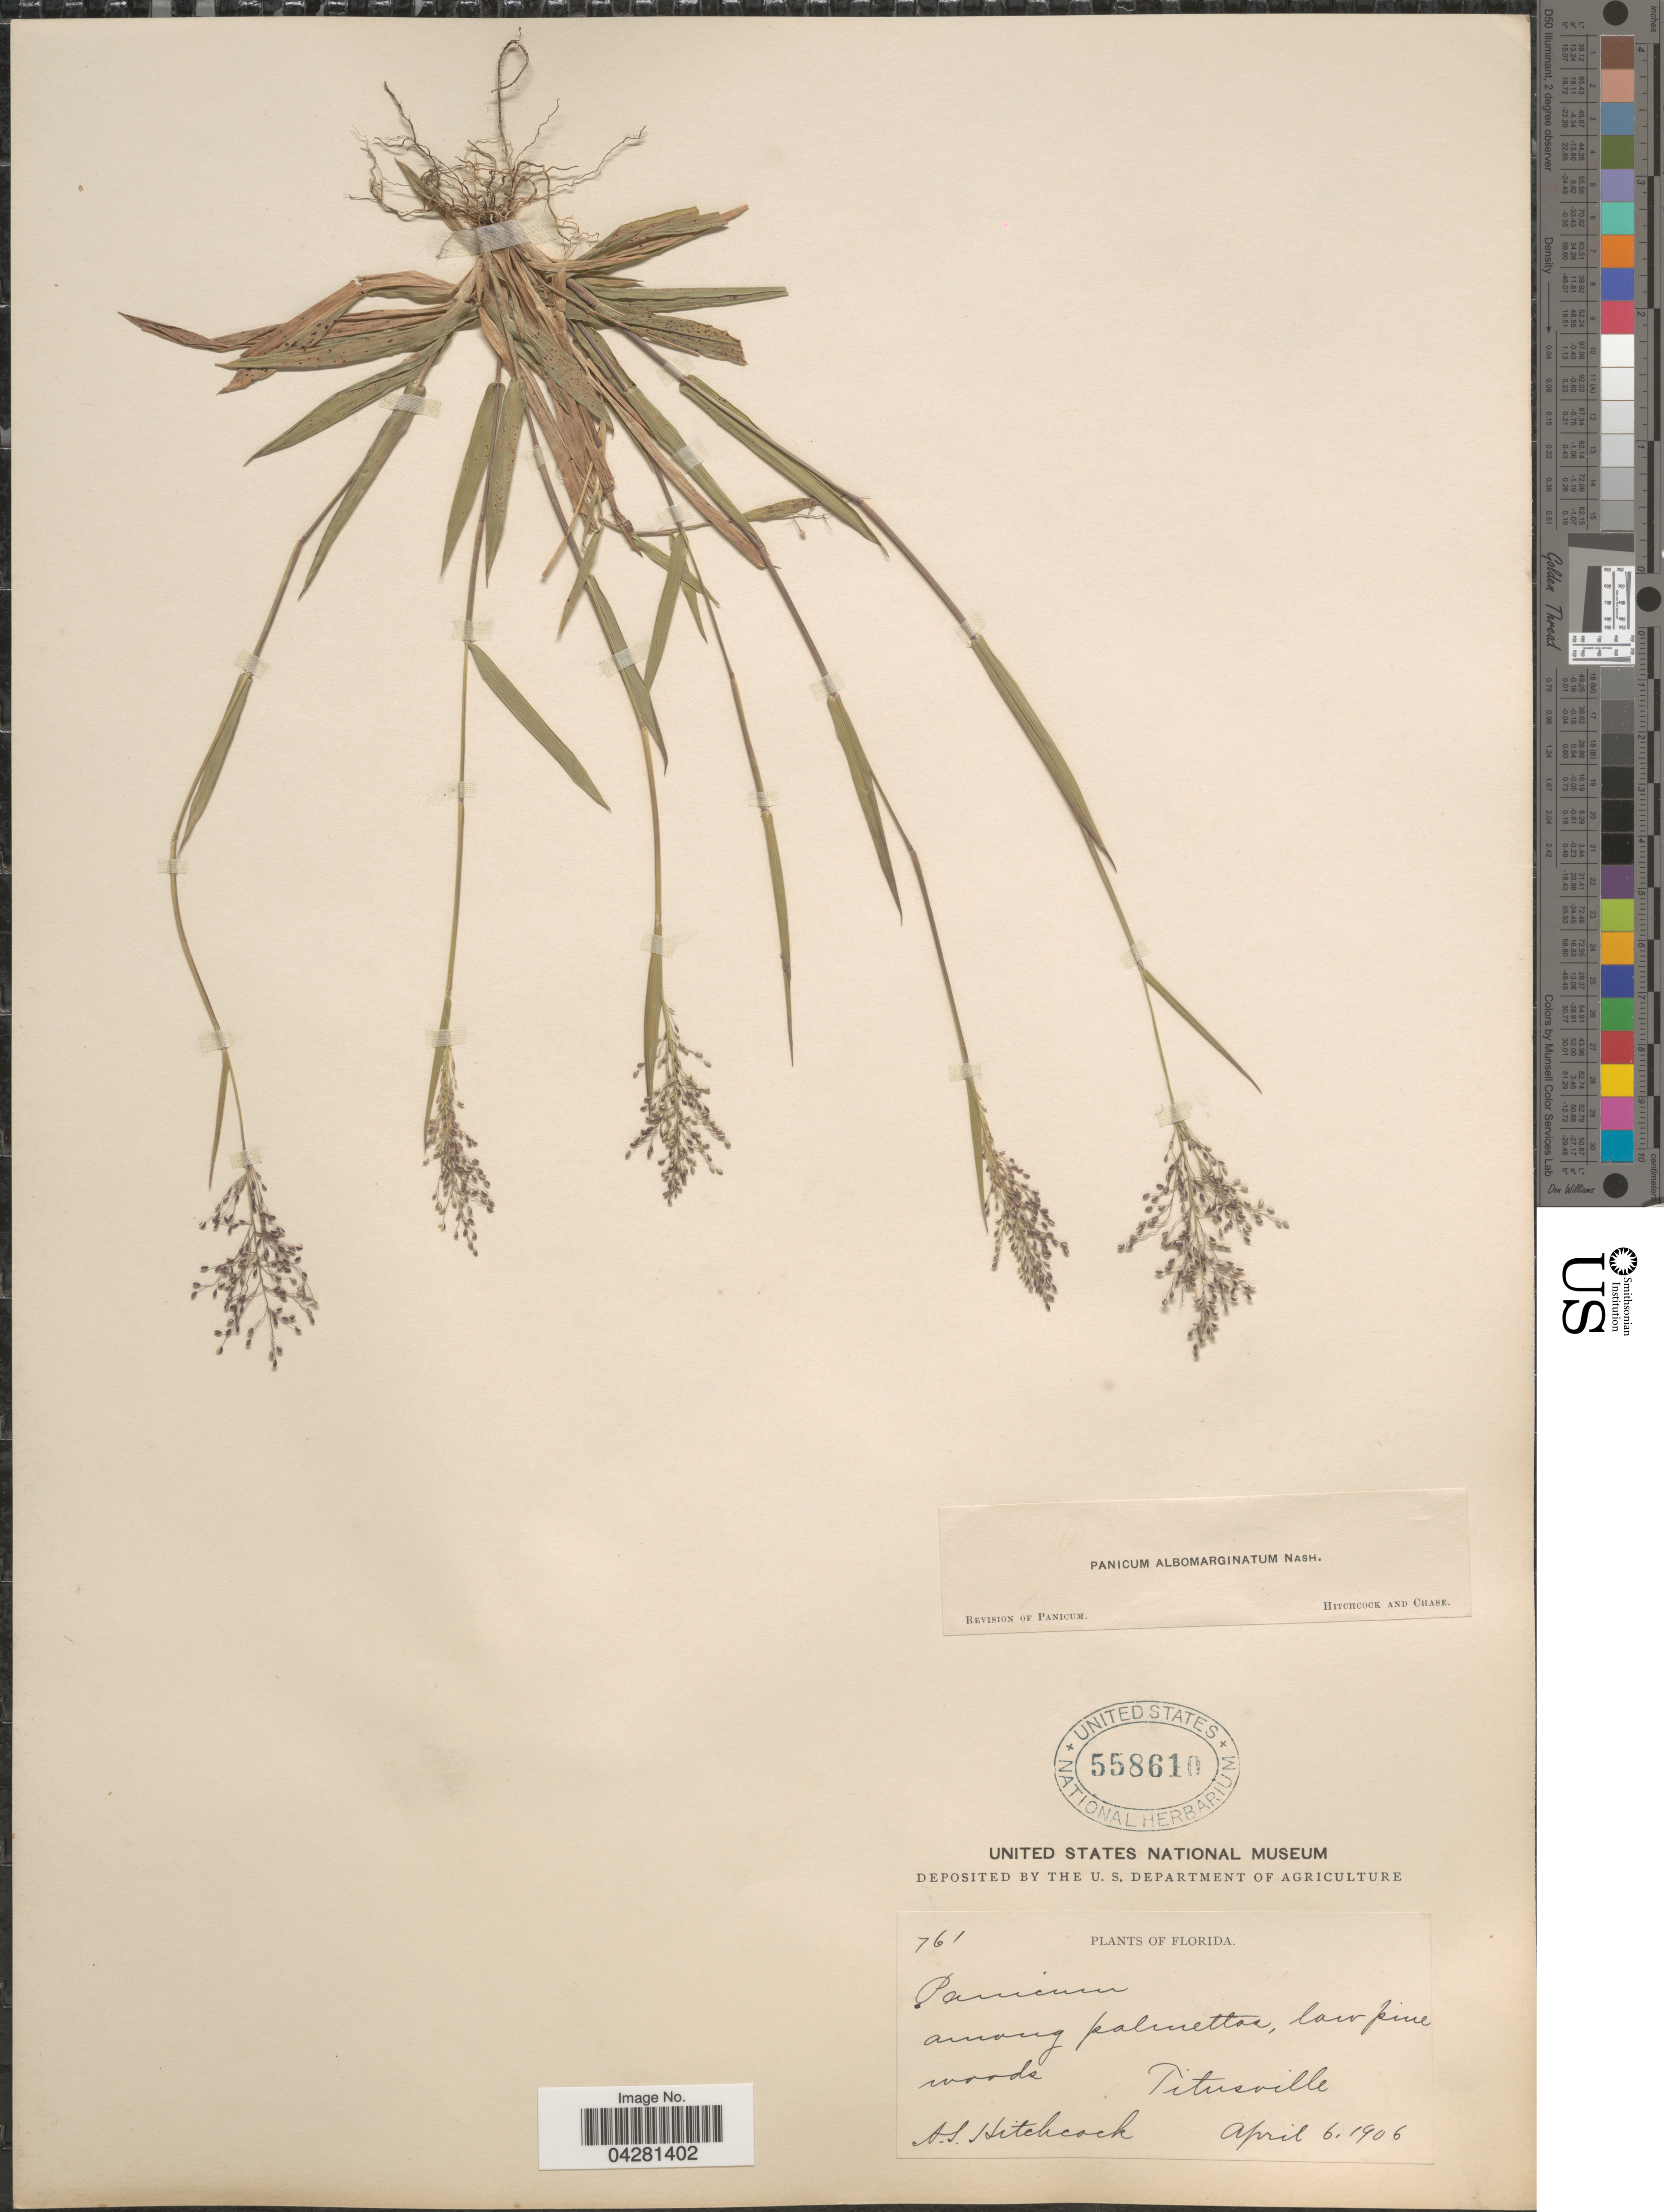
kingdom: Plantae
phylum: Tracheophyta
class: Liliopsida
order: Poales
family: Poaceae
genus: Dichanthelium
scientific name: Dichanthelium dichotomum var. unciphyllum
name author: (Trin.) Davidse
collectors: A. S. Hitchcock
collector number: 761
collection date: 1906-04-06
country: United States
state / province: Florida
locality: Among palmettos, low pine woods. Titusville.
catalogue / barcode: US 558610